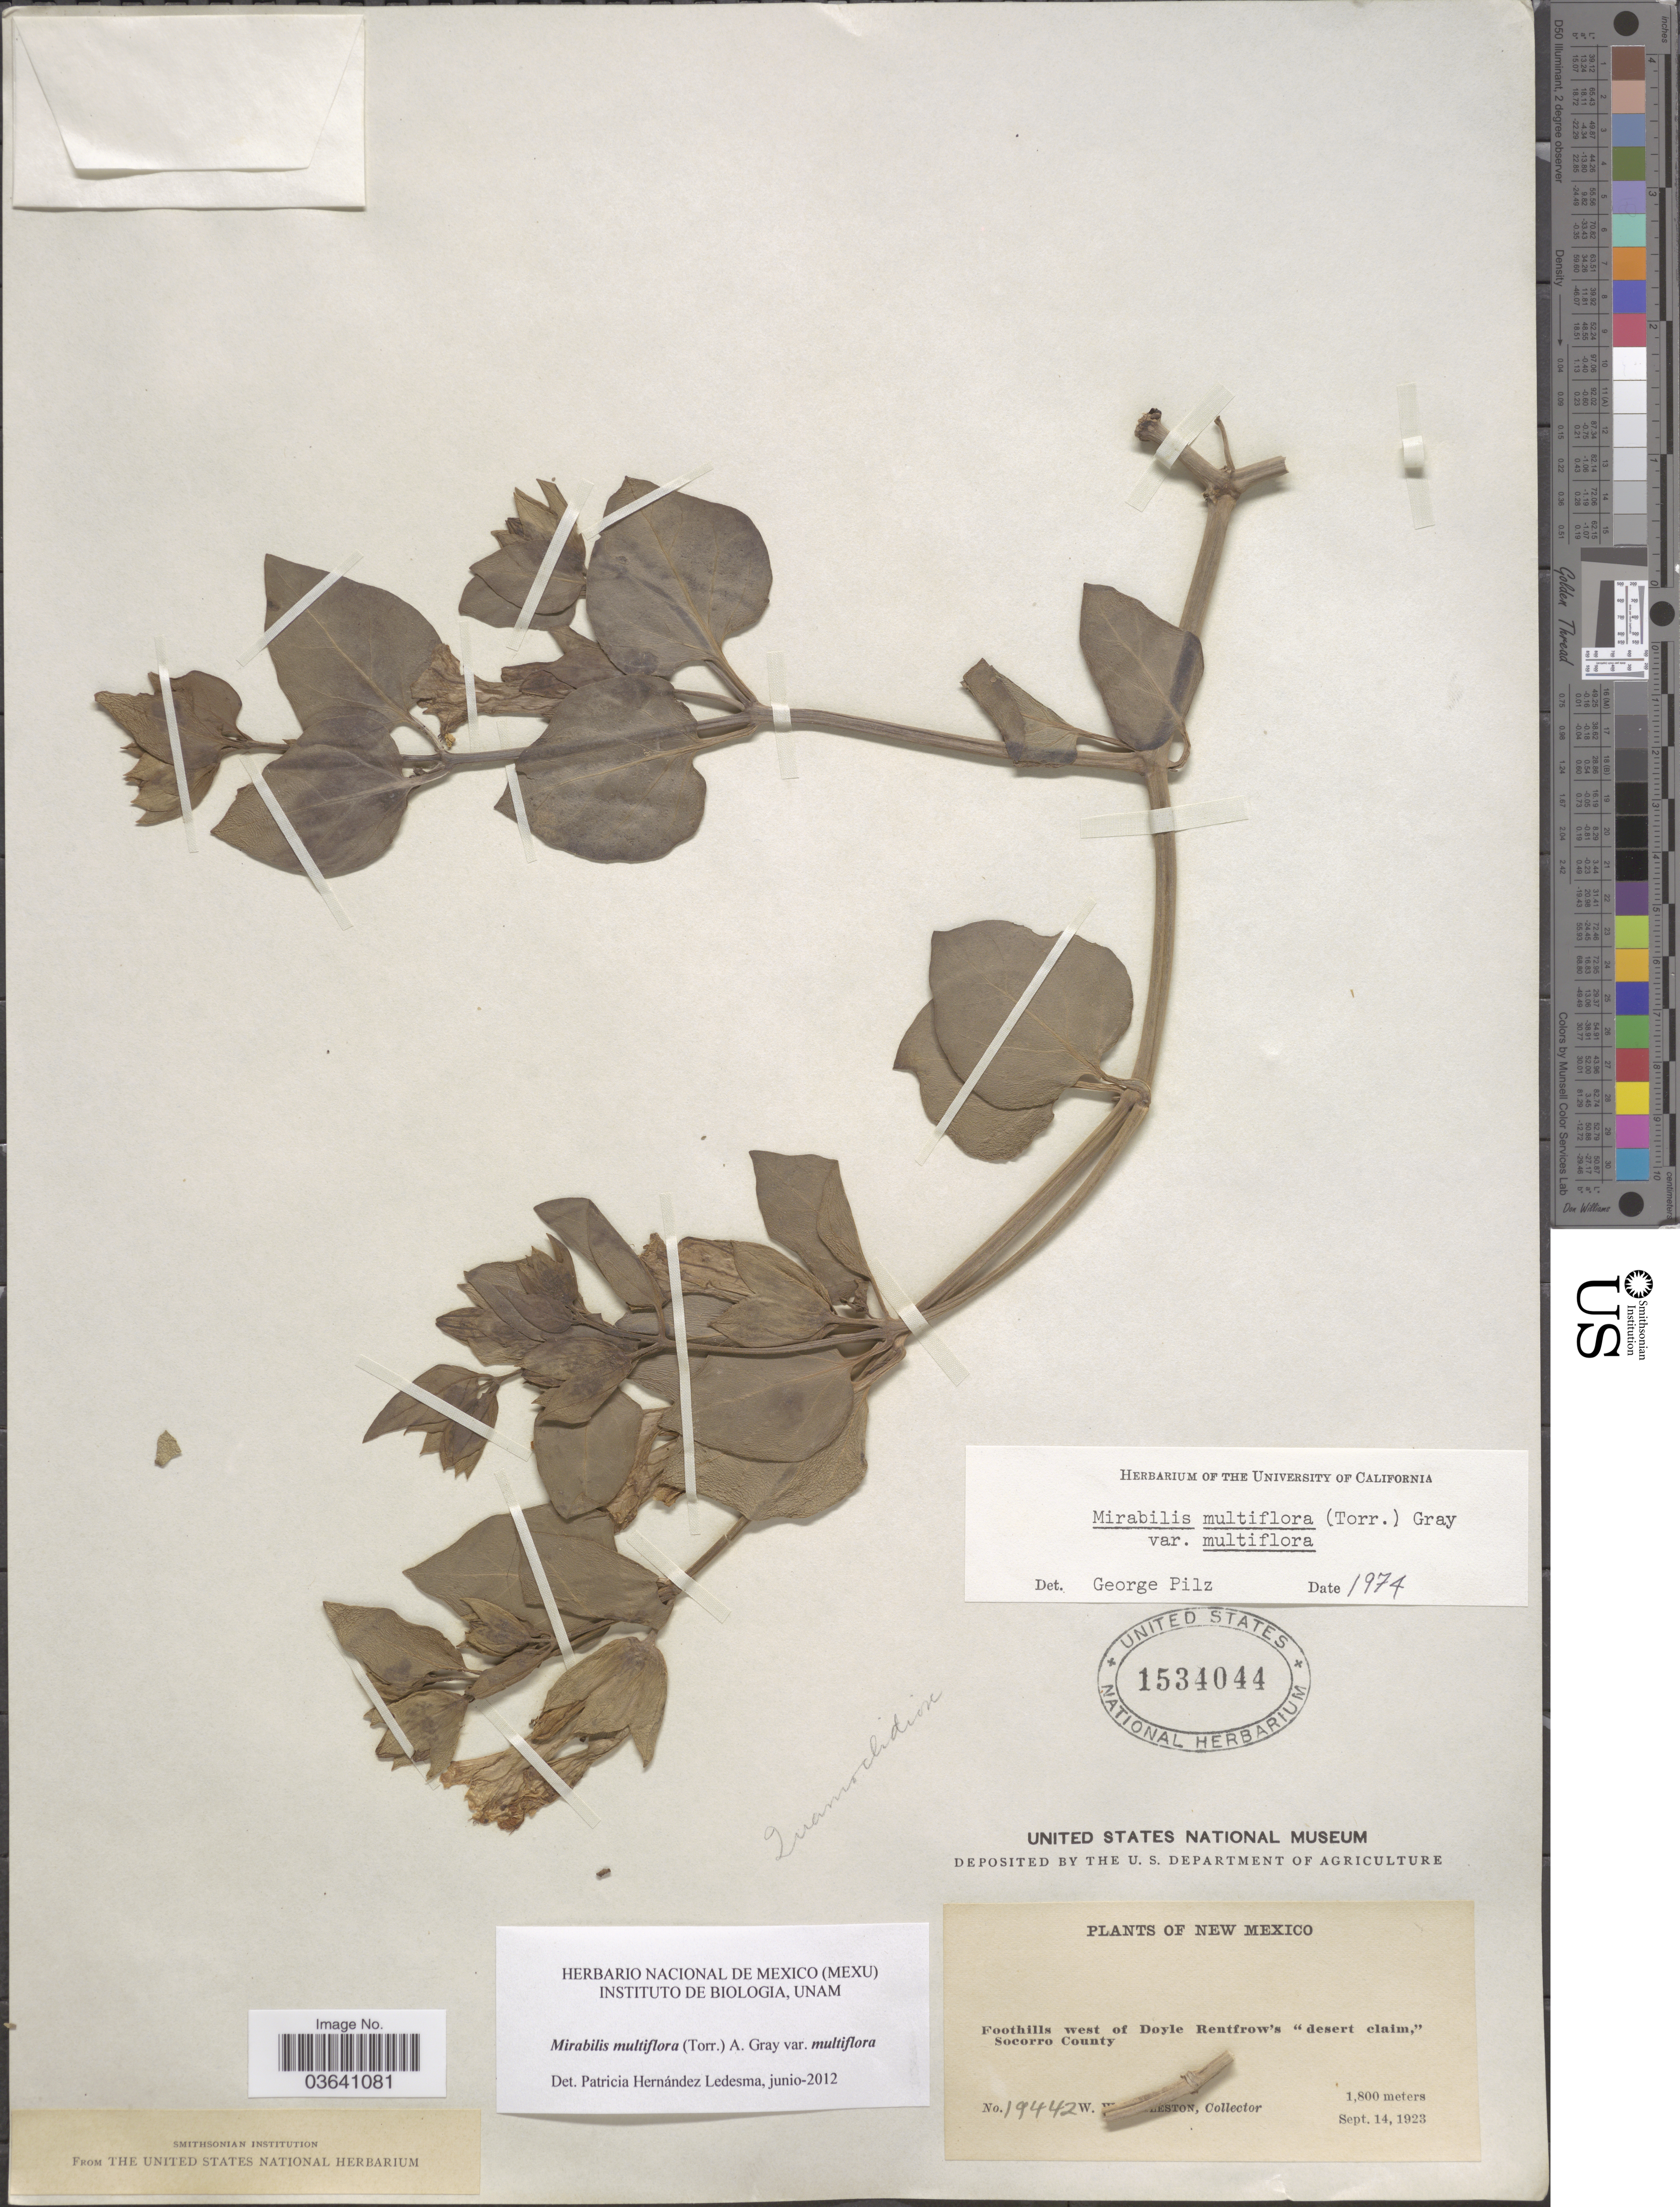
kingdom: Plantae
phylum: Tracheophyta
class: Magnoliopsida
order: Caryophyllales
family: Nyctaginaceae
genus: Mirabilis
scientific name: Mirabilis multiflora var. multiflora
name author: (Torr.) A. Gray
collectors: W. W. Eggleston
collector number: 19442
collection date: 1923-09-14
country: United States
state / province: New Mexico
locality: Foothills west of Doyle Rentfrow's "desert claim," Socorro County.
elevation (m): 1800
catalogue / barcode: US 1534044